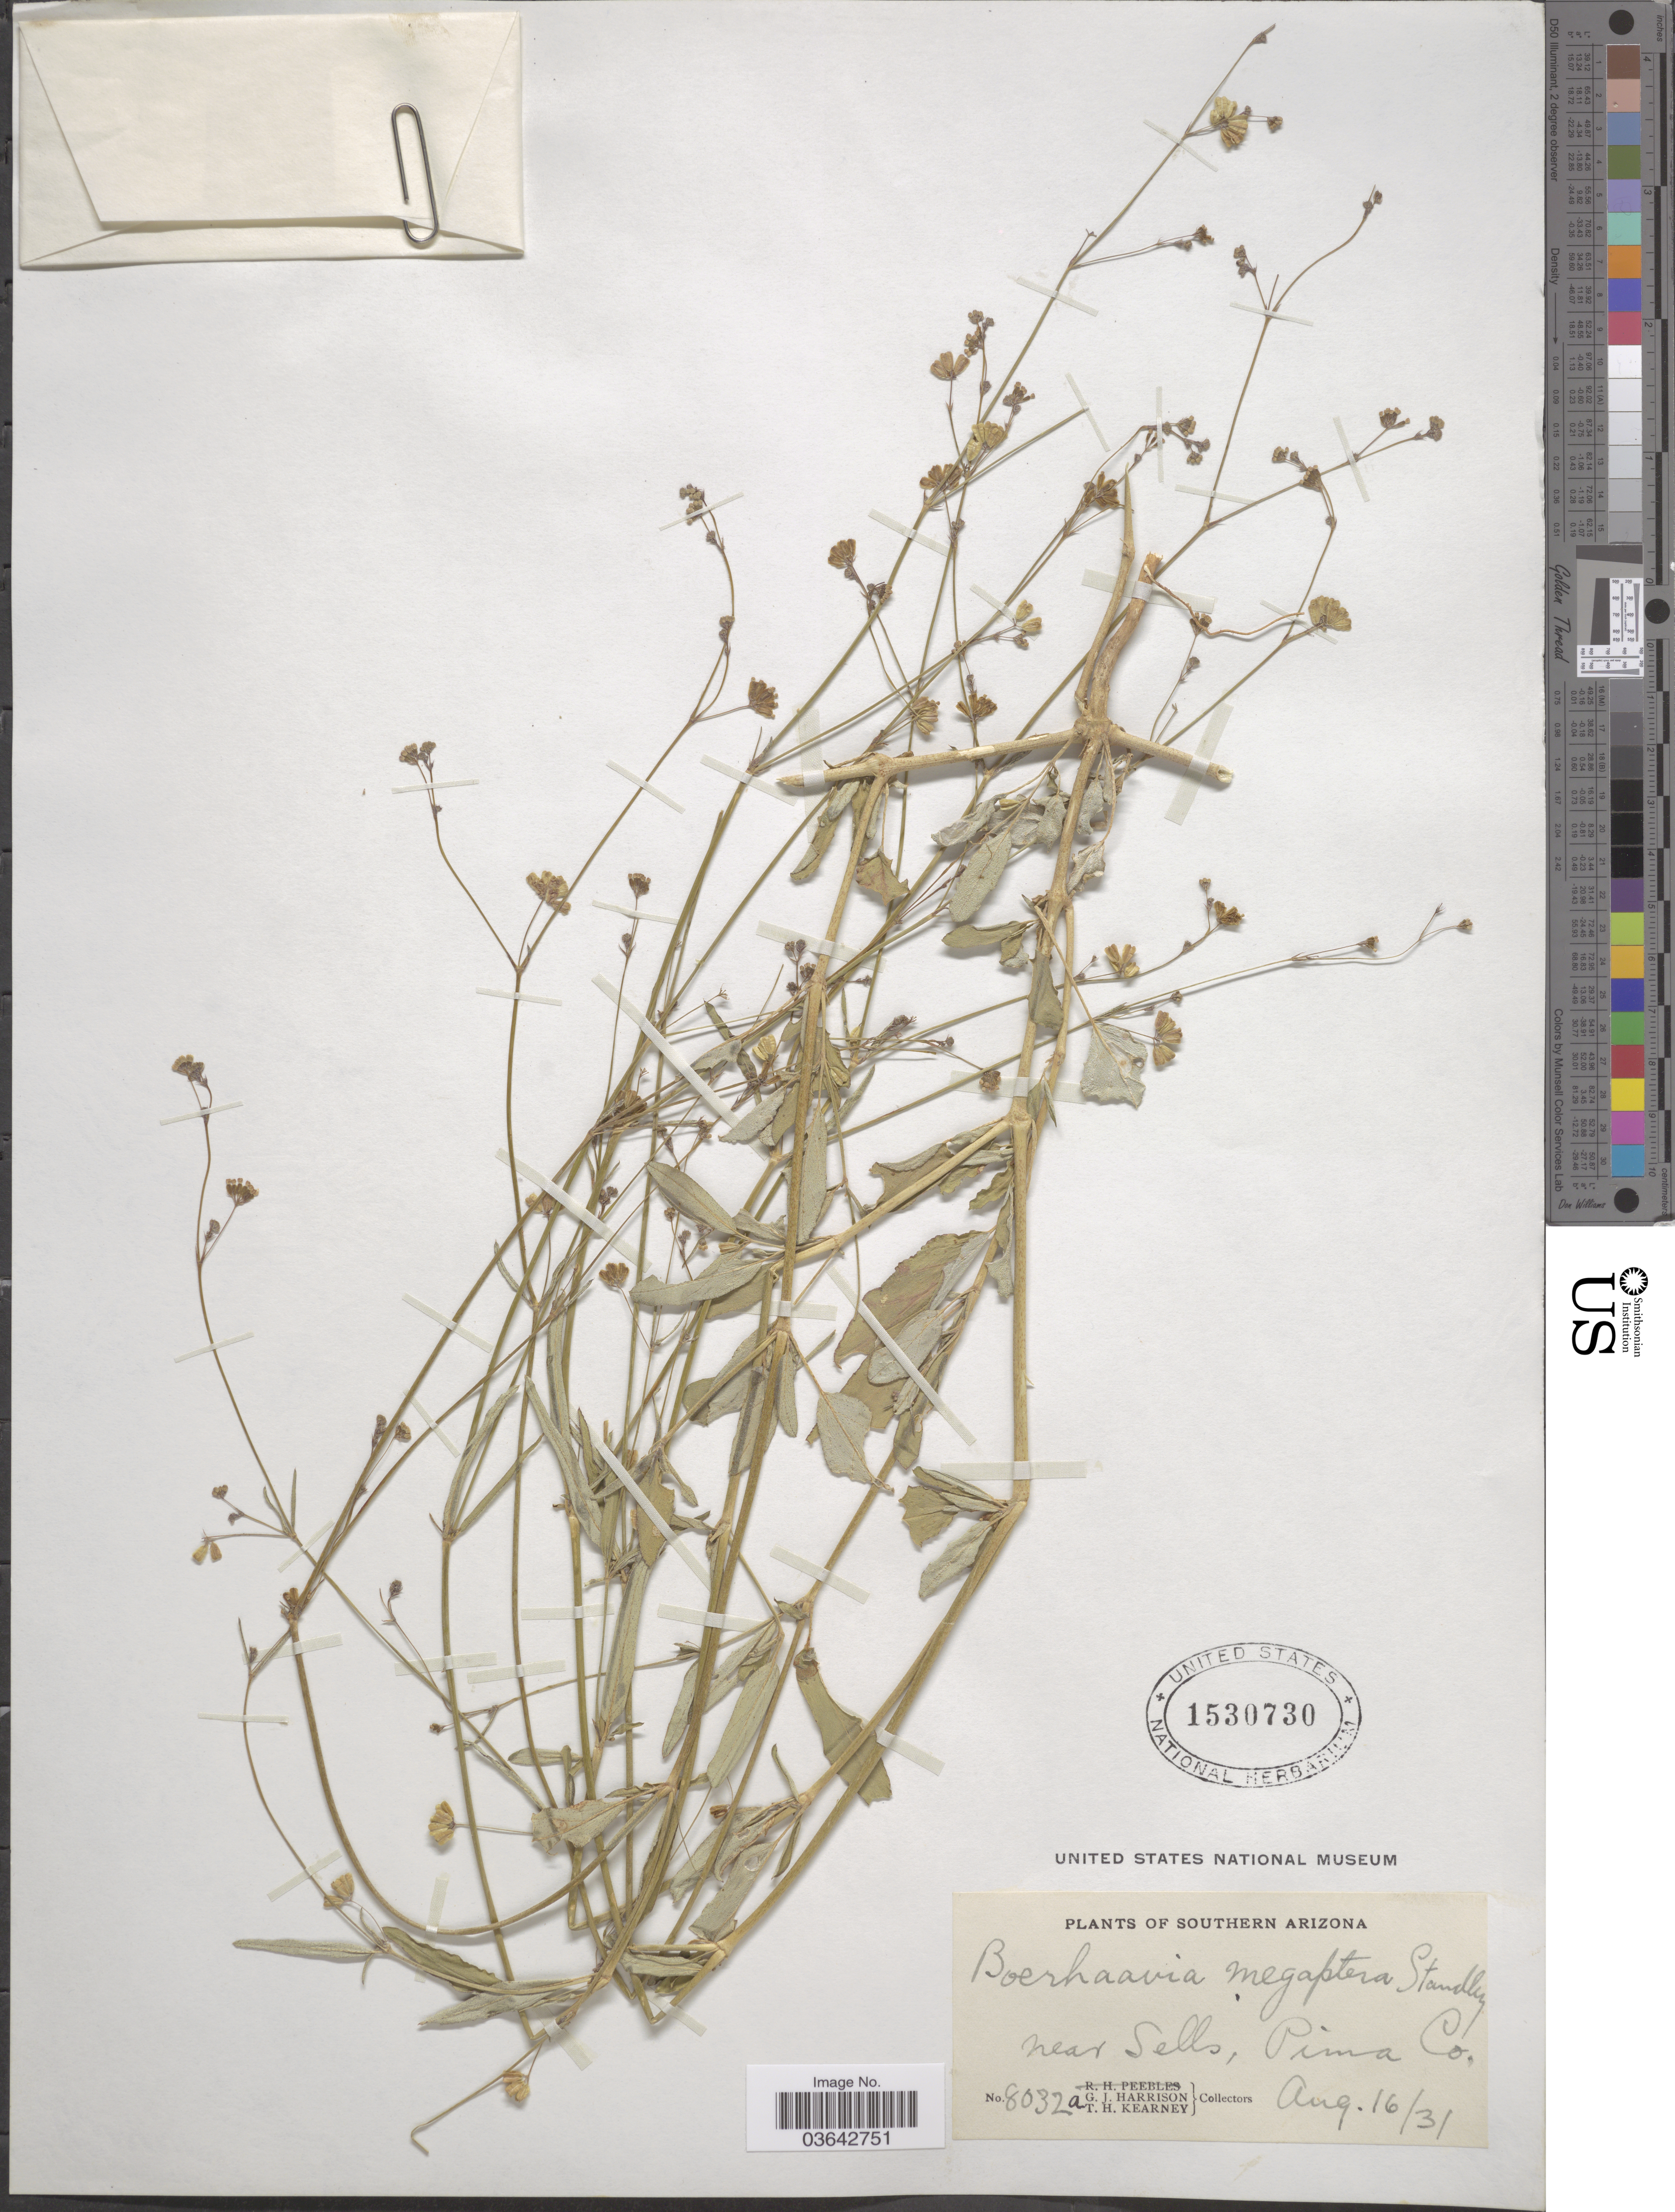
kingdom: Plantae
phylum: Tracheophyta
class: Magnoliopsida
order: Caryophyllales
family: Nyctaginaceae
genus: Boerhavia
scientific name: Boerhavia megaptera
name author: Standl.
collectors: G. J. Harrison & T. H. Kearney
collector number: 8032a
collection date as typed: Transcribed d/m/y: 16/8/31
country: United States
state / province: Arizona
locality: Southern Arizona. Near Sells, Pima Co.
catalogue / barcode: US 1530730